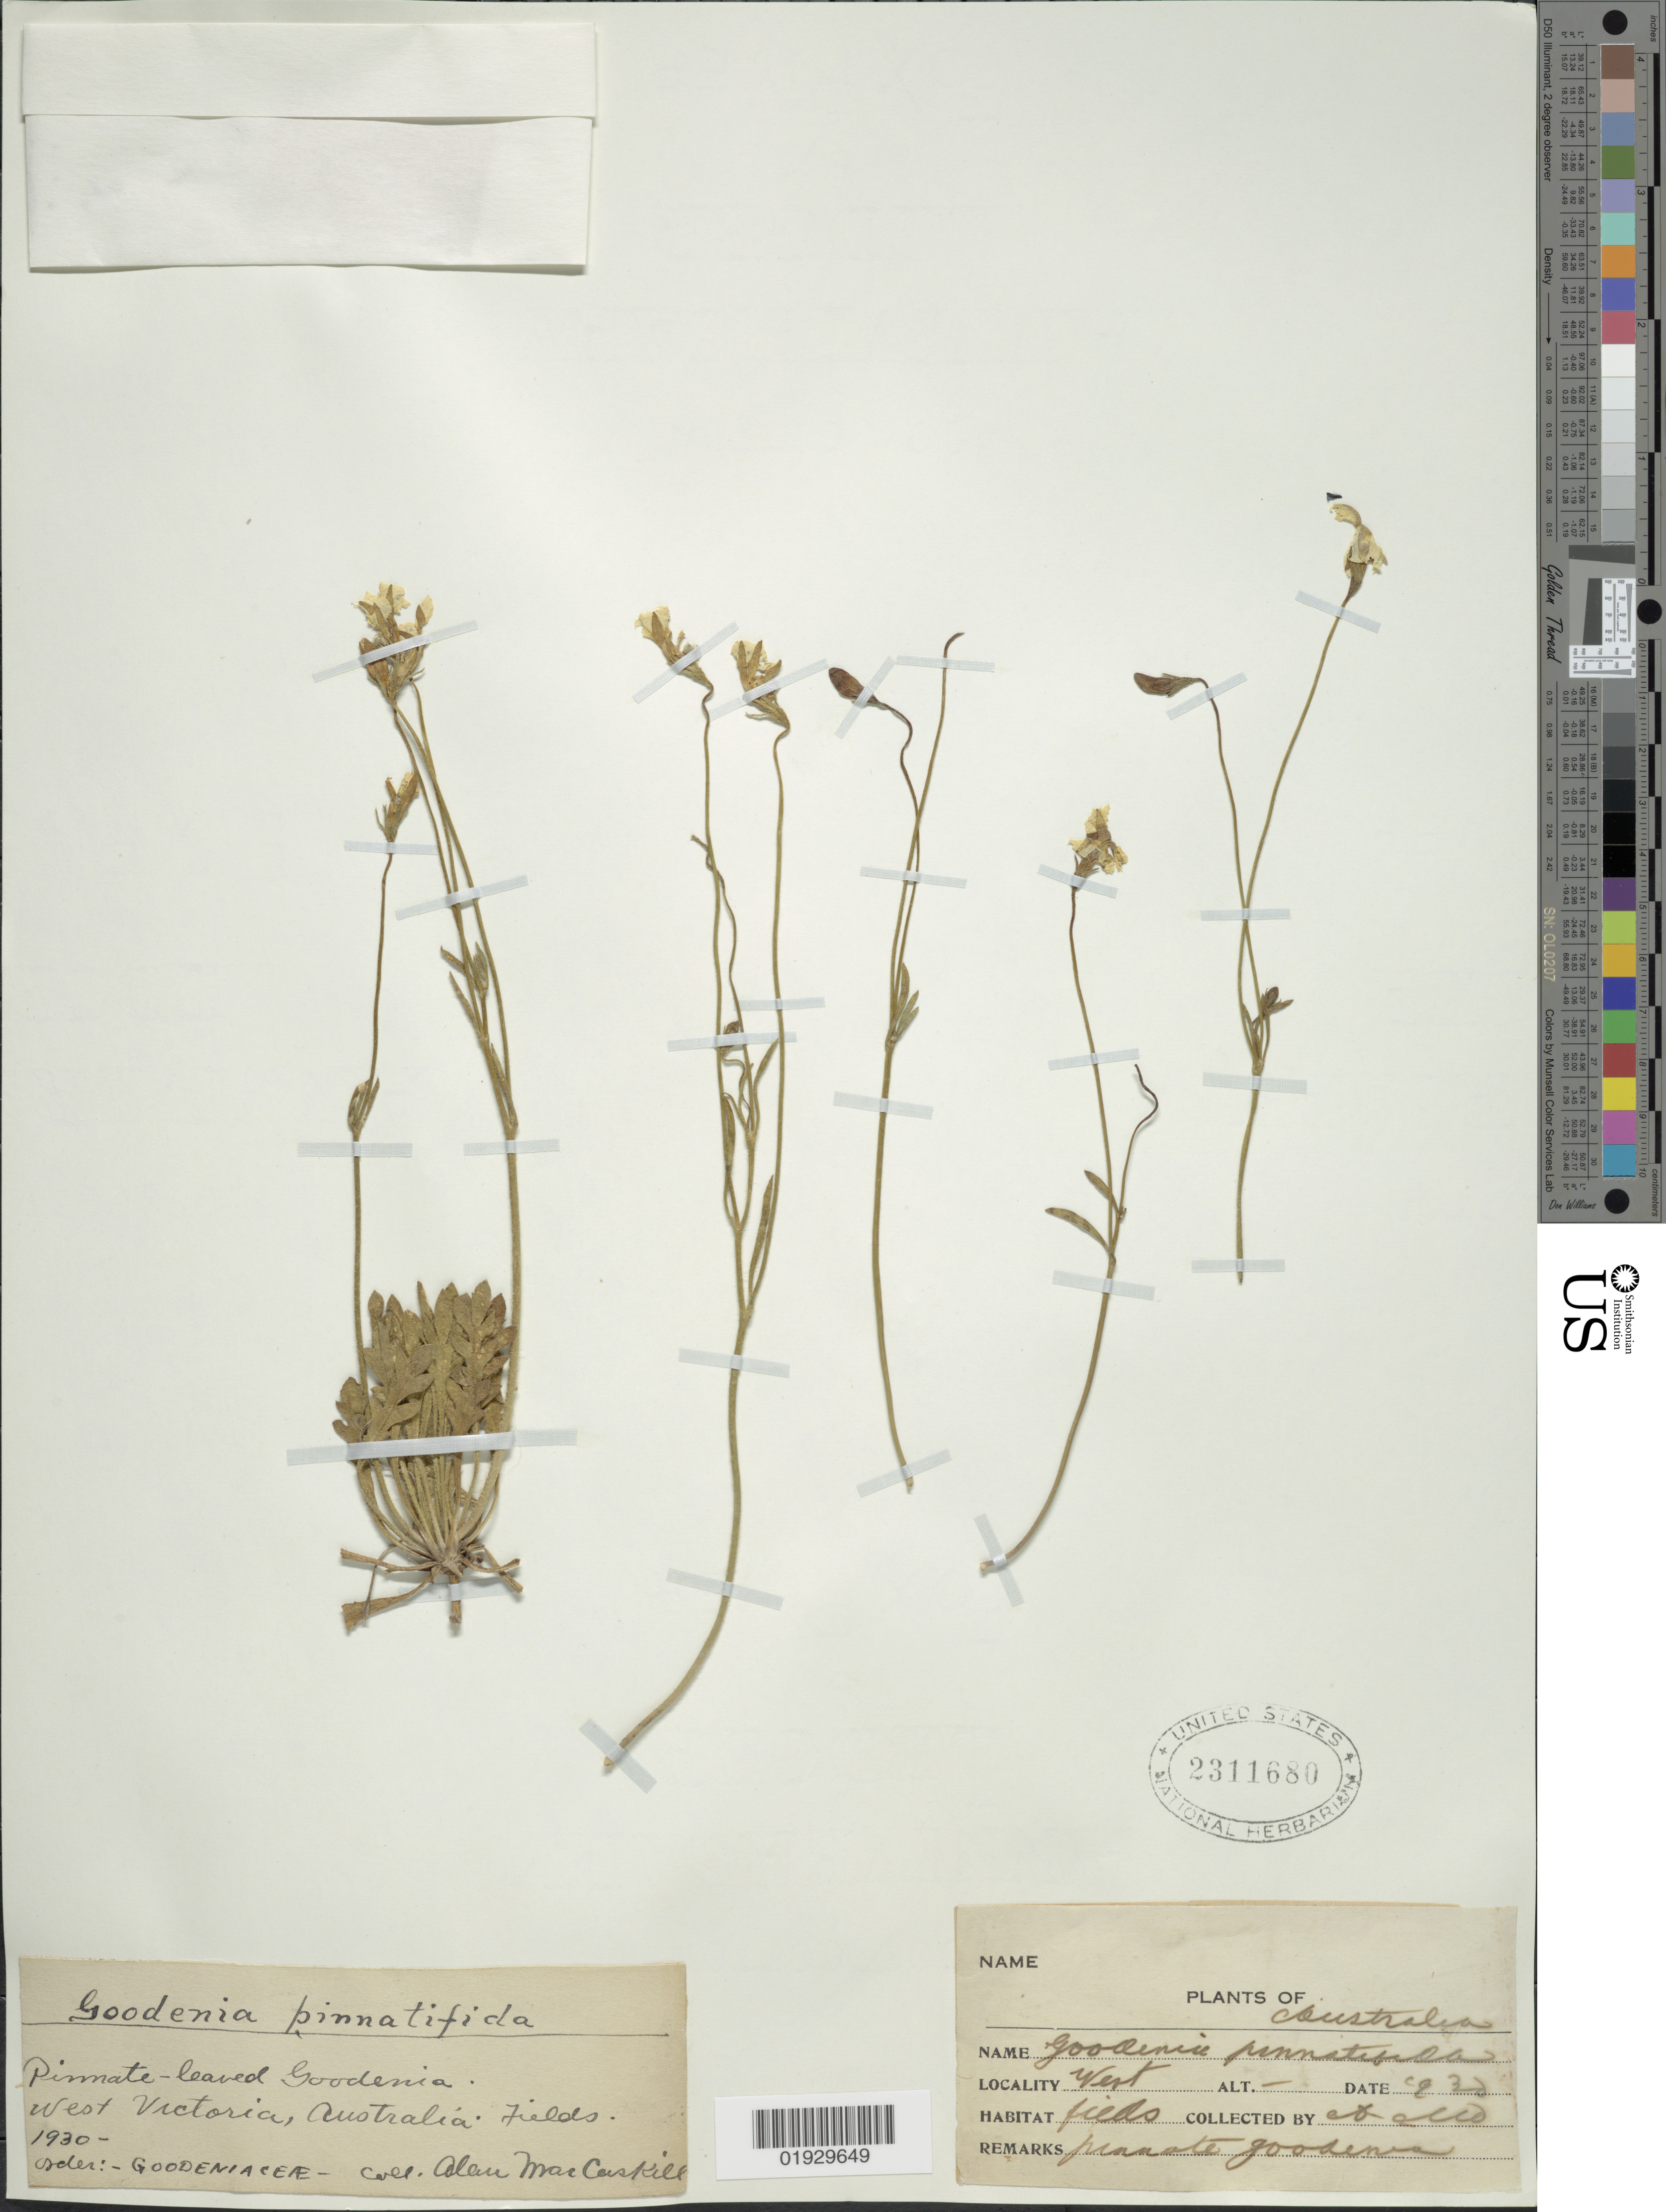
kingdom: Plantae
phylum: Tracheophyta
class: Magnoliopsida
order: Asterales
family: Goodeniaceae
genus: Goodenia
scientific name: Goodenia pinnatifida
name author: Schltdl.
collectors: A. MacCaskill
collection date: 1930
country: Australia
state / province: Victoria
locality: West Victoria.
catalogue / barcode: US 2311680